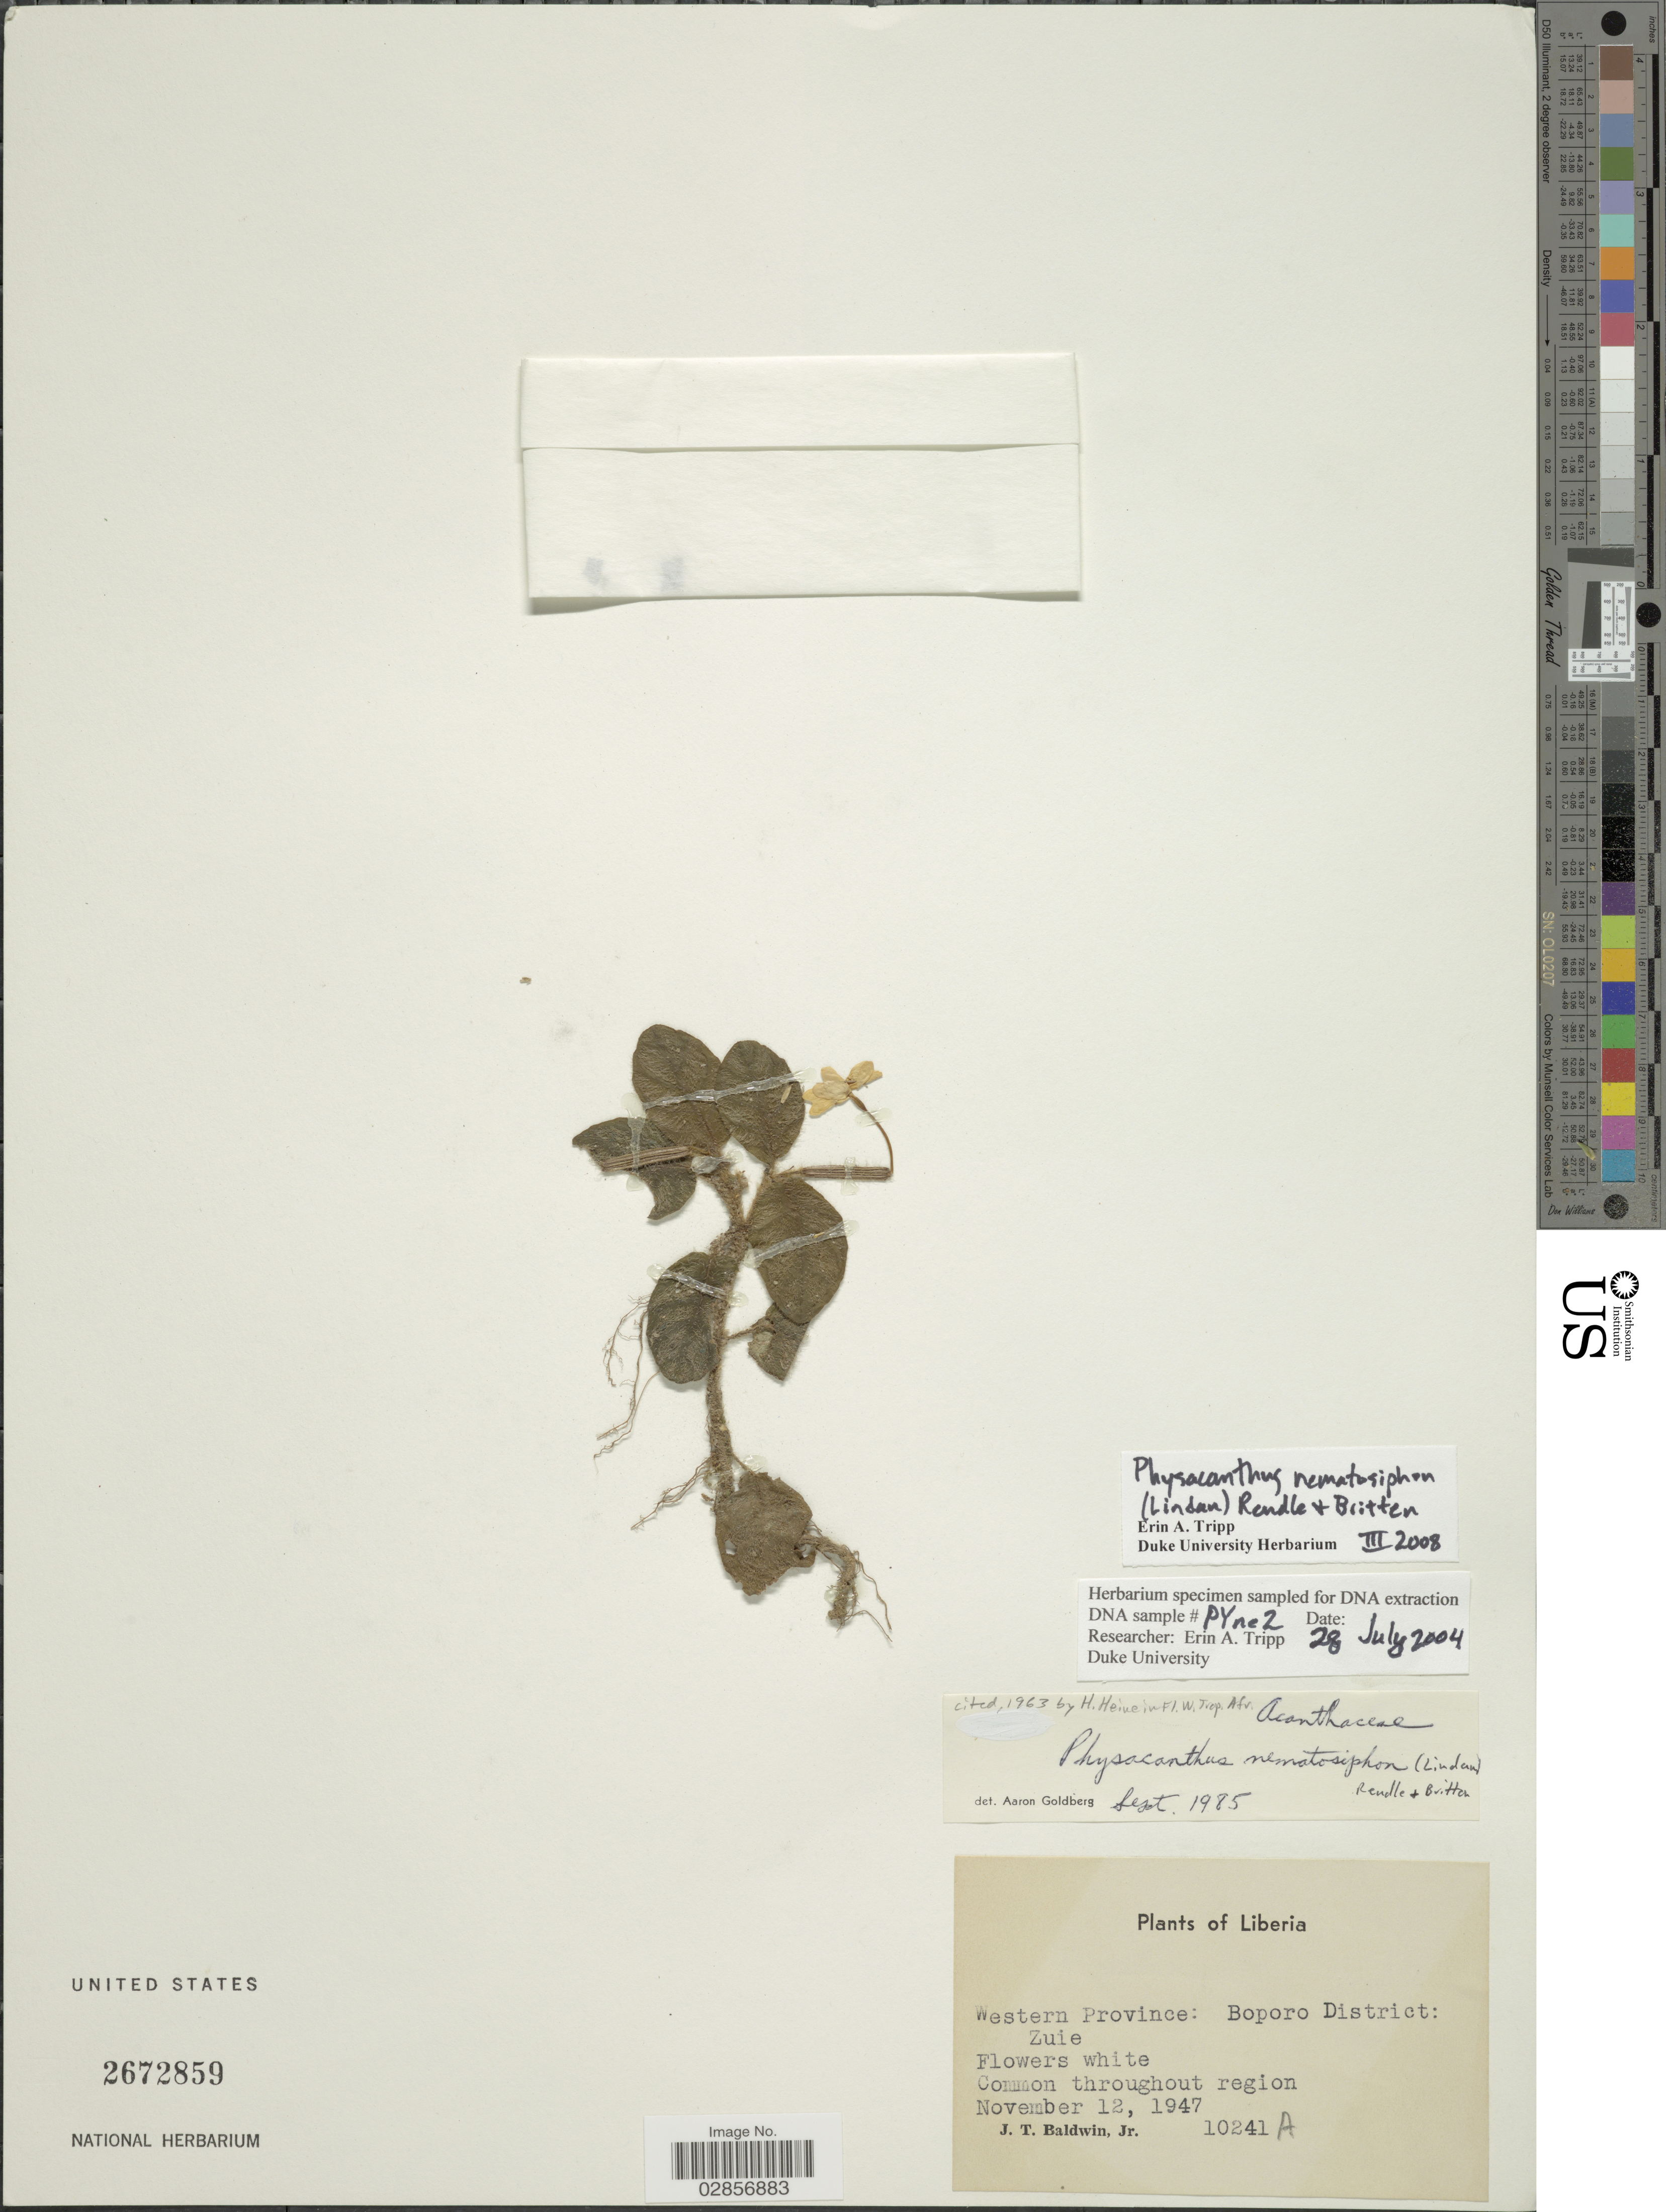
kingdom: Plantae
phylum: Tracheophyta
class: Magnoliopsida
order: Lamiales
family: Acanthaceae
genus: Physacanthus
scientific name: Physacanthus nematosiphon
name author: (Lindau) Rendle & Britten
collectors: J. T. Baldwin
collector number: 10241A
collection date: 1947-11-12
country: Liberia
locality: Western Province: Boporo District: Zuie.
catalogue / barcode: US 2672859